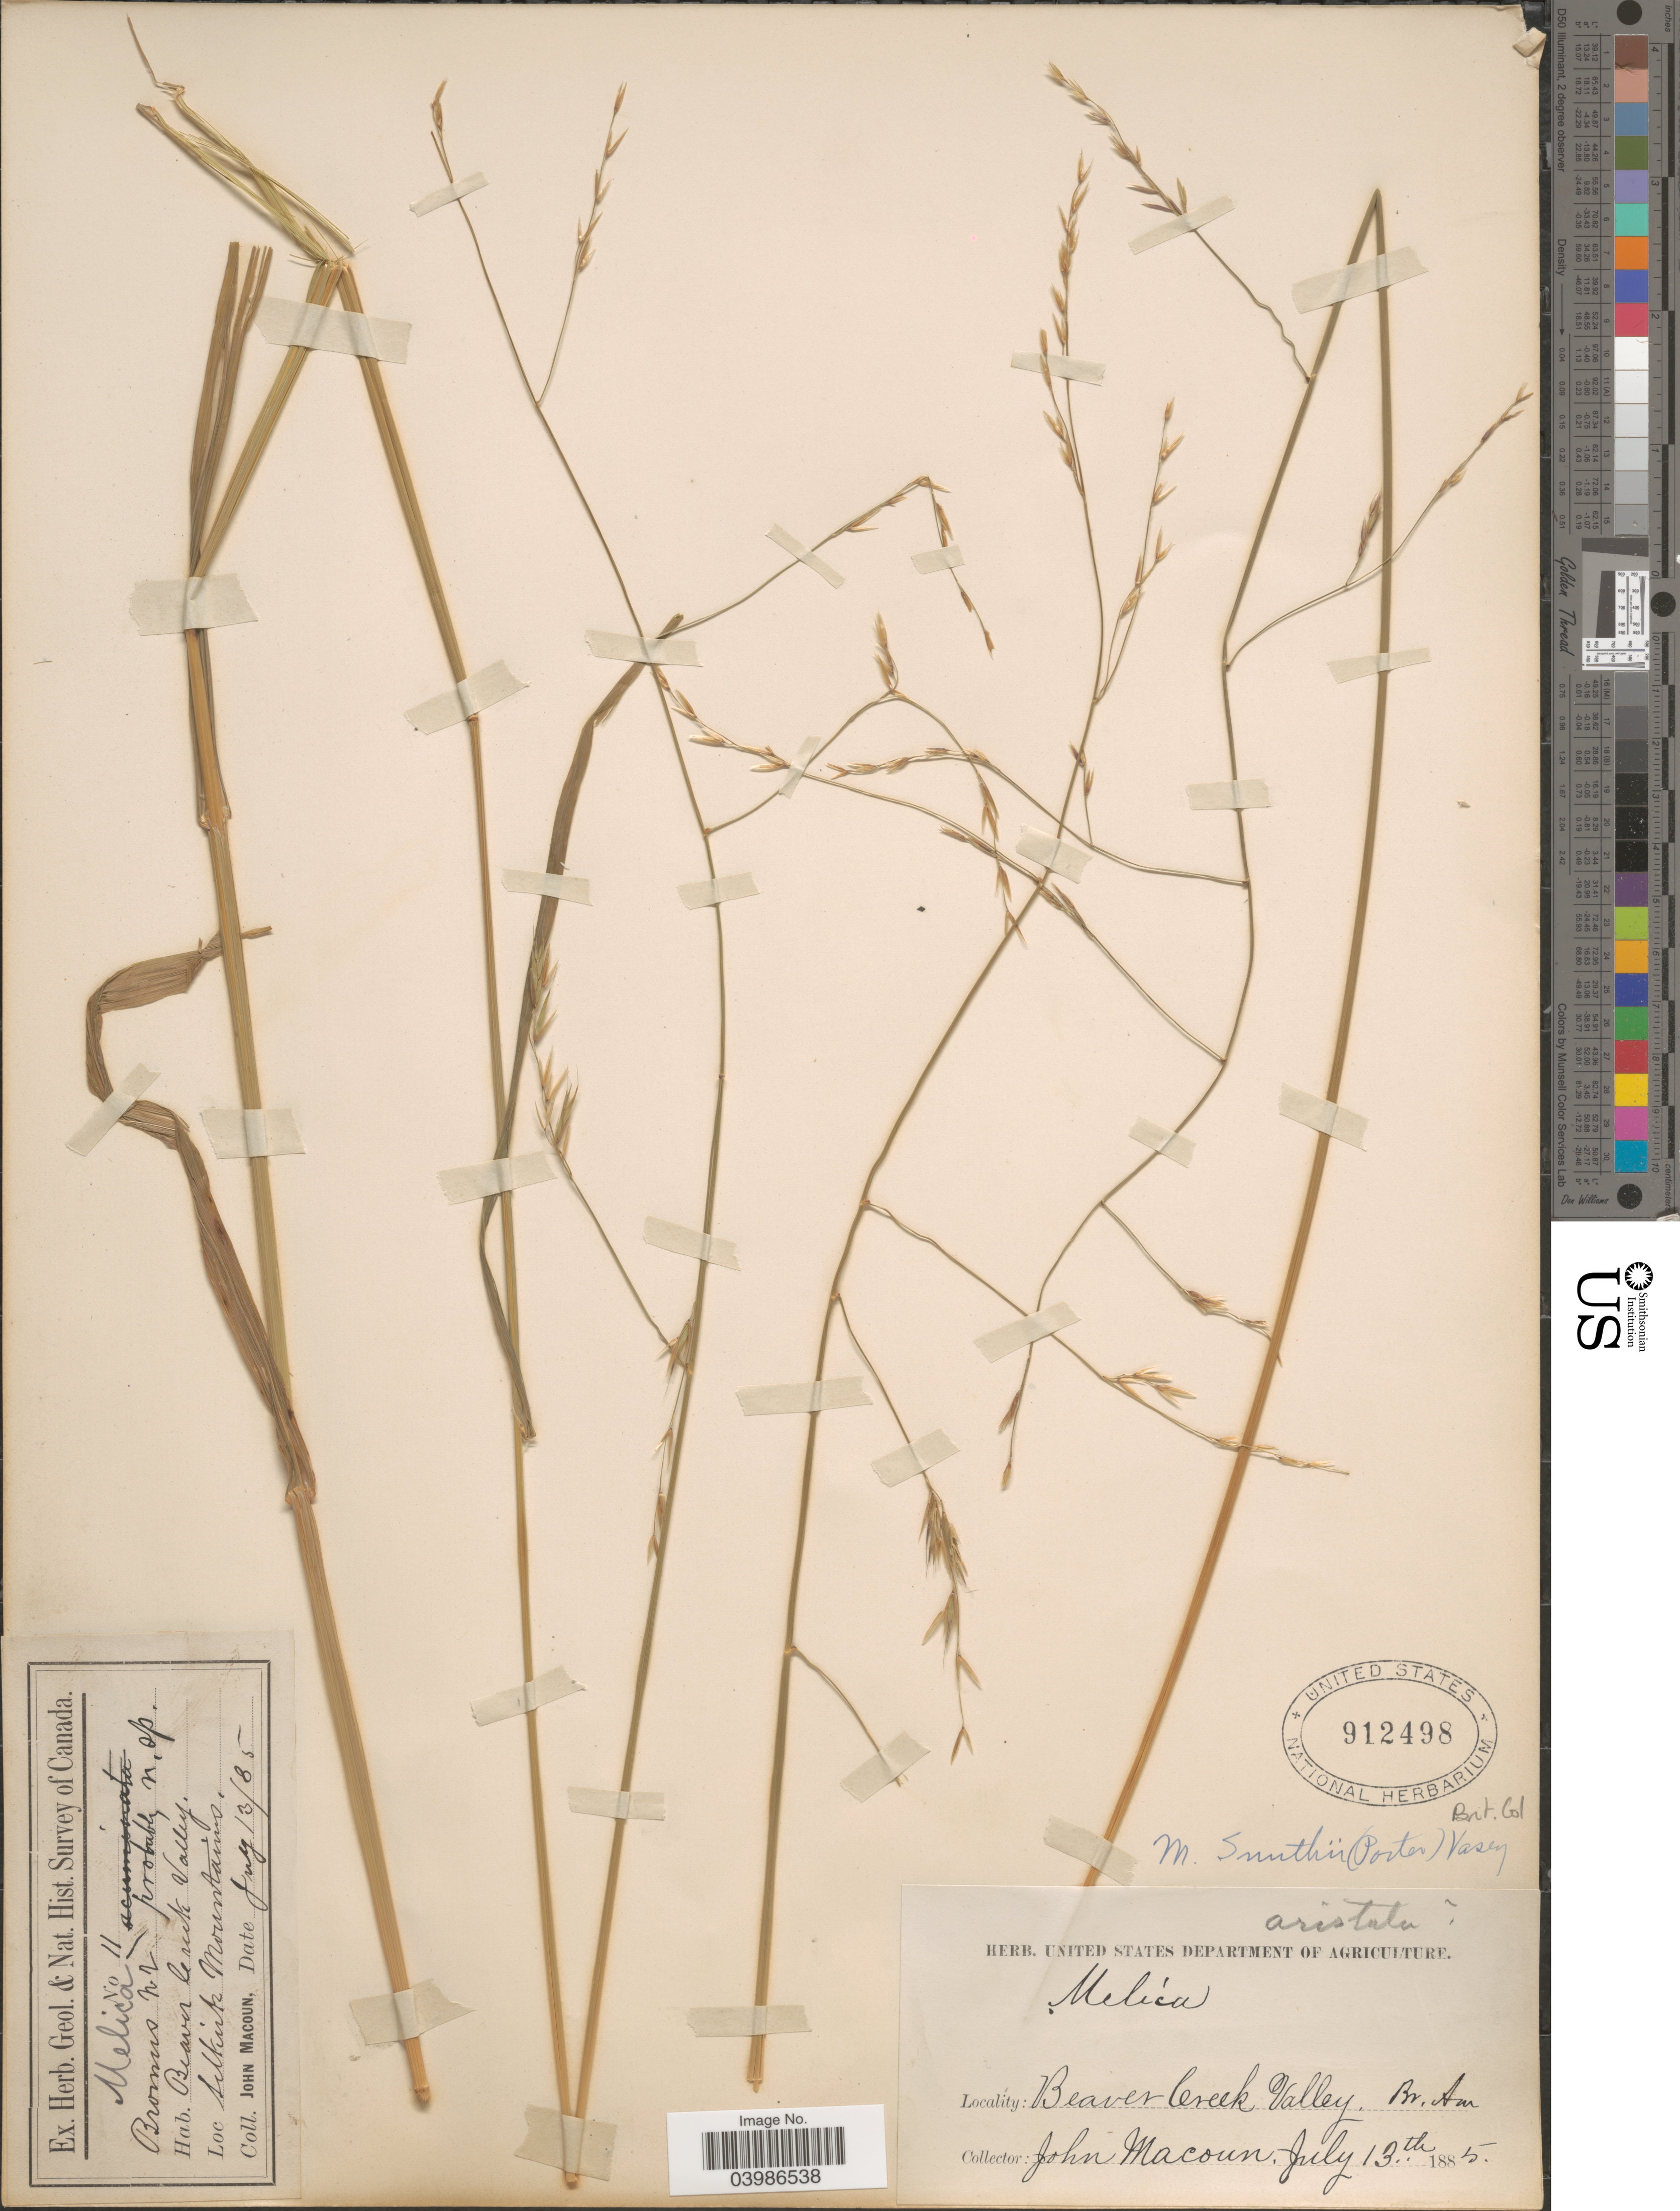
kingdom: Plantae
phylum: Tracheophyta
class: Liliopsida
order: Poales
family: Poaceae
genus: Melica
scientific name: Melica smithii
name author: (Porter ex A. Gray) Vasey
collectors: J. Macoun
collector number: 11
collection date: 1885-07-13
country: Canada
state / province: British Columbia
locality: Beaver Creek Valley. Selkirk Mountains. Br. Am.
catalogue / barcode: US 912498